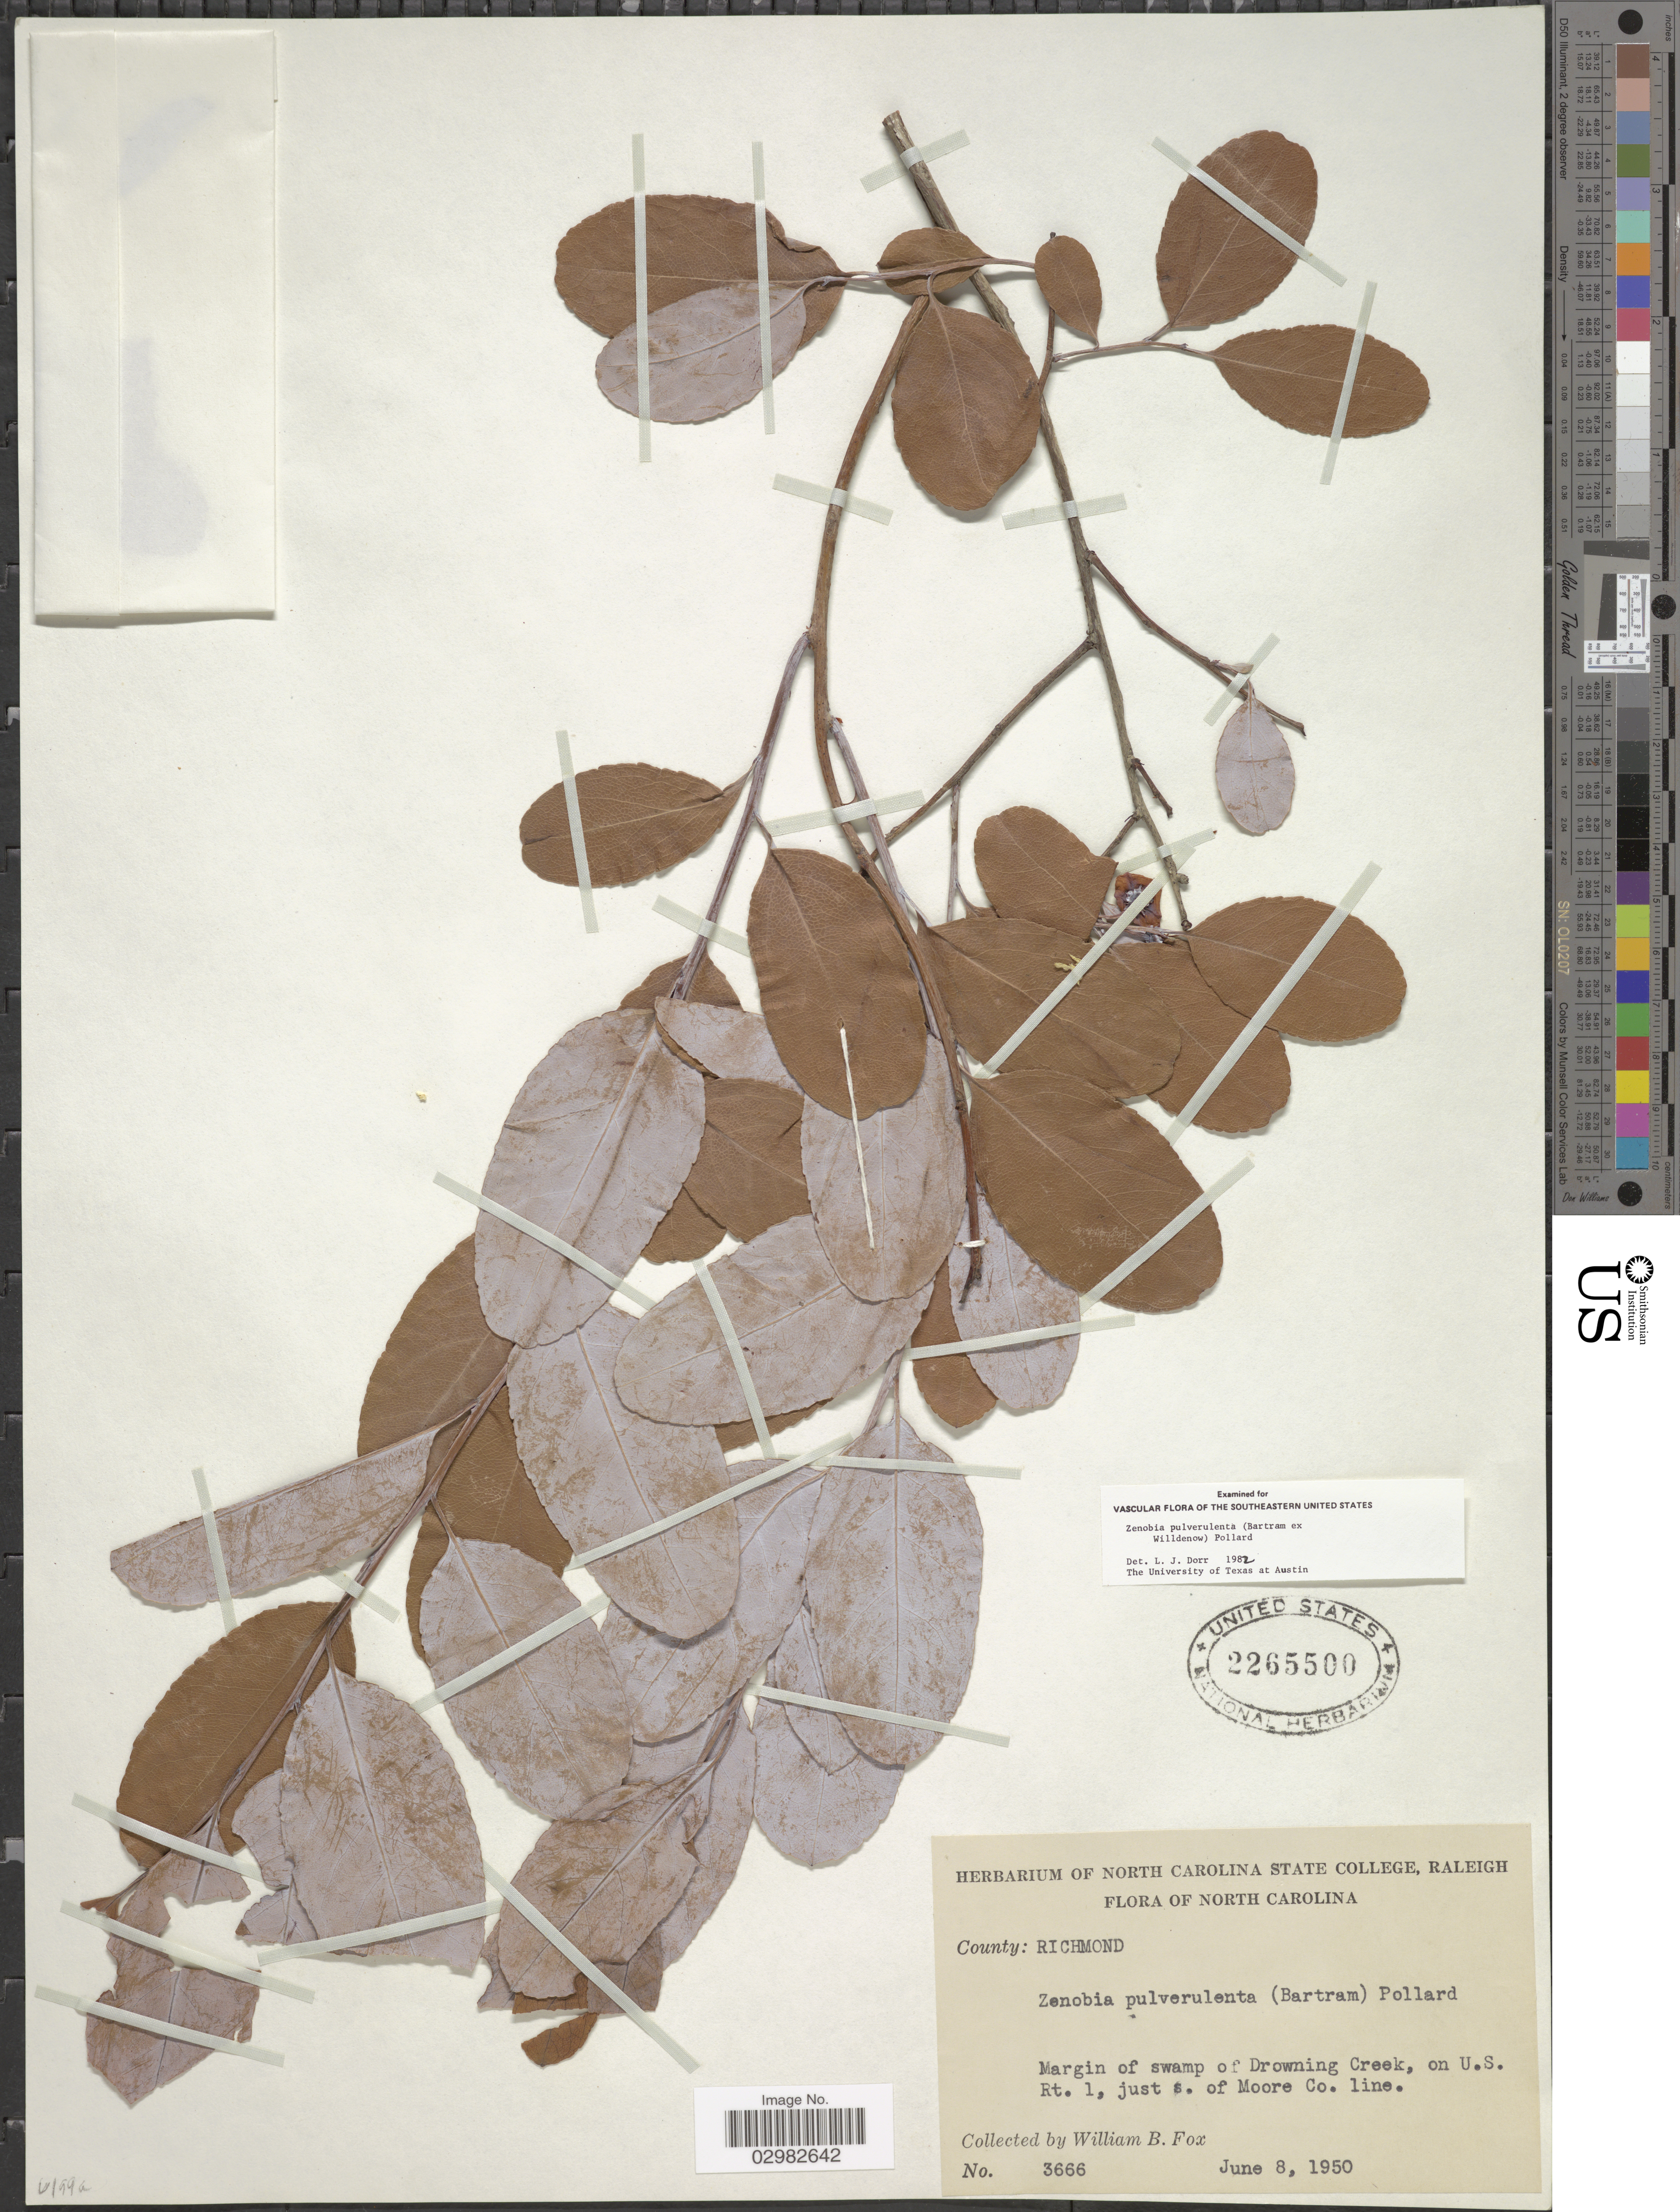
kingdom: Plantae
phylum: Tracheophyta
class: Magnoliopsida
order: Ericales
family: Ericaceae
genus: Zenobia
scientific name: Zenobia pulverulenta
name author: (W. Bartram ex Willd.) Pollard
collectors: W. B. Fox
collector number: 3666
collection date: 1950-06-08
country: United States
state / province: North Carolina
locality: County Richmond, Margin of swamp of Drowning Creek, on U.S. Rt. 1, just s. of Moore Co. line.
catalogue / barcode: US 2265500